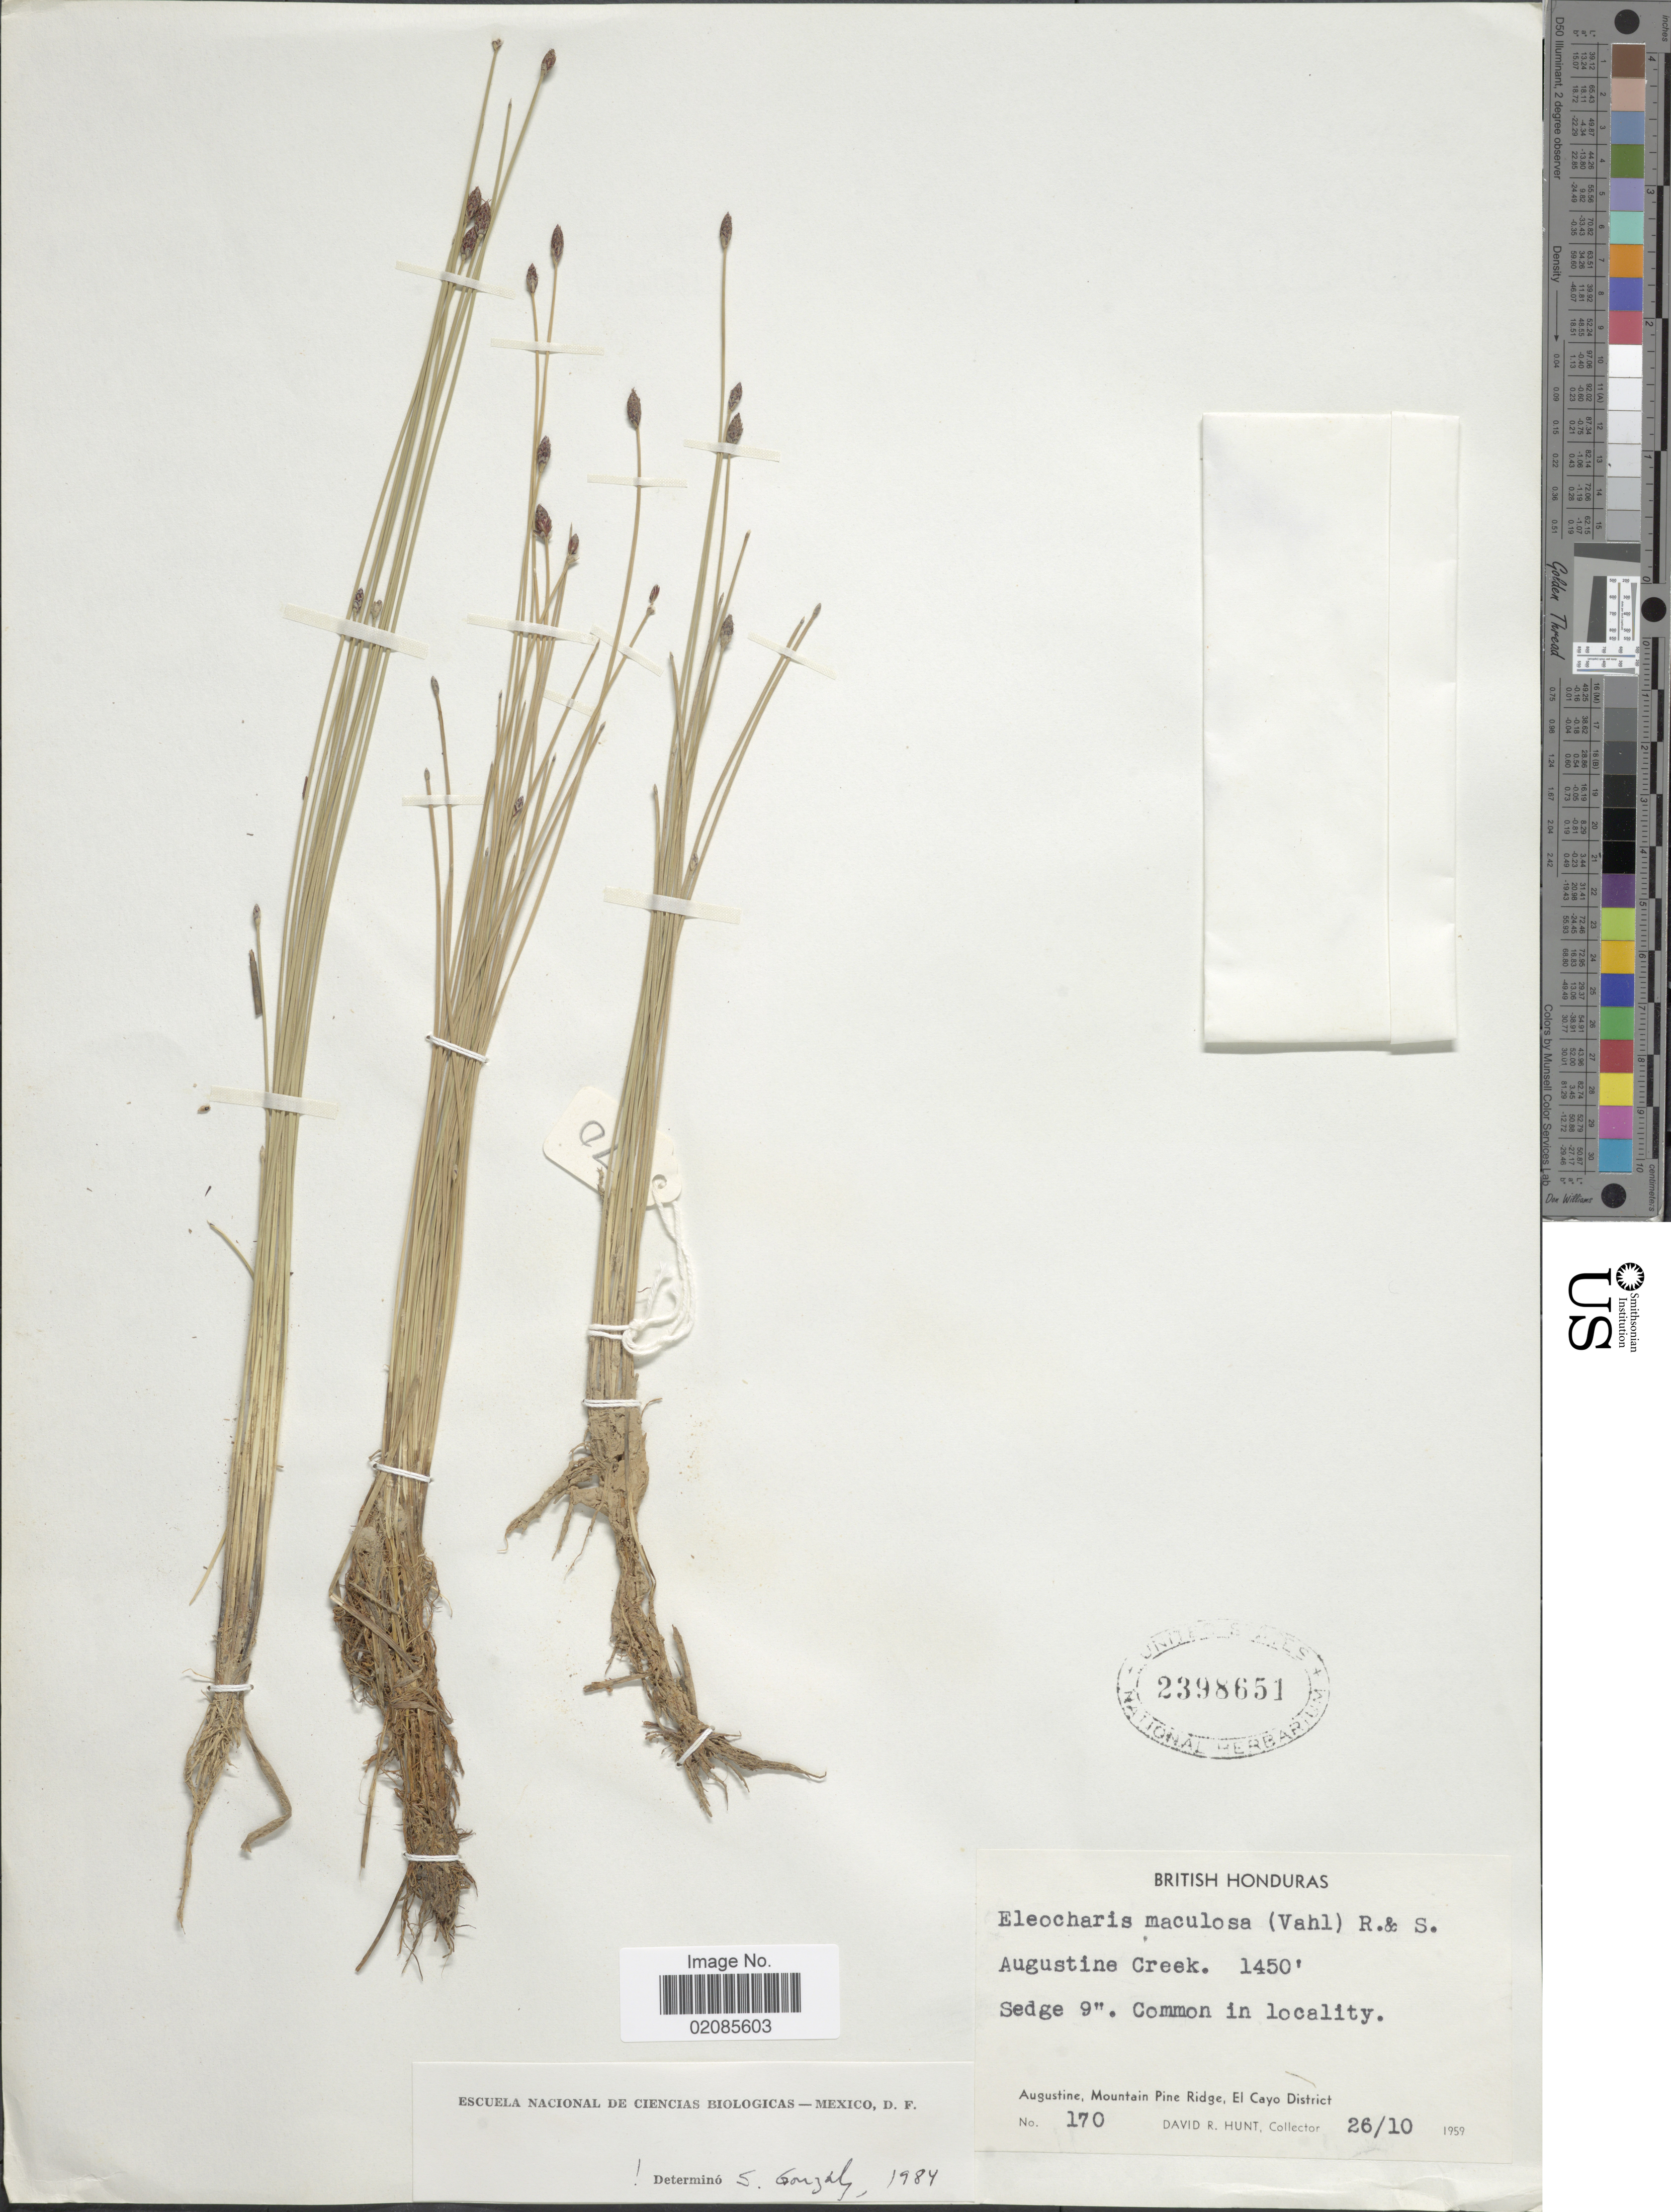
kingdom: Plantae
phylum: Tracheophyta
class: Liliopsida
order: Poales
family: Cyperaceae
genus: Eleocharis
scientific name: Eleocharis maculosa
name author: (Vahl) Roem. & Schult.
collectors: D. R. Hunt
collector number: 170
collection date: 1959-10-26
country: Belize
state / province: Cayo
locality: Augustine Creek, Augustine, Mountain Pine Ridge.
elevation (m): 442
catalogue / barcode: US 2398651